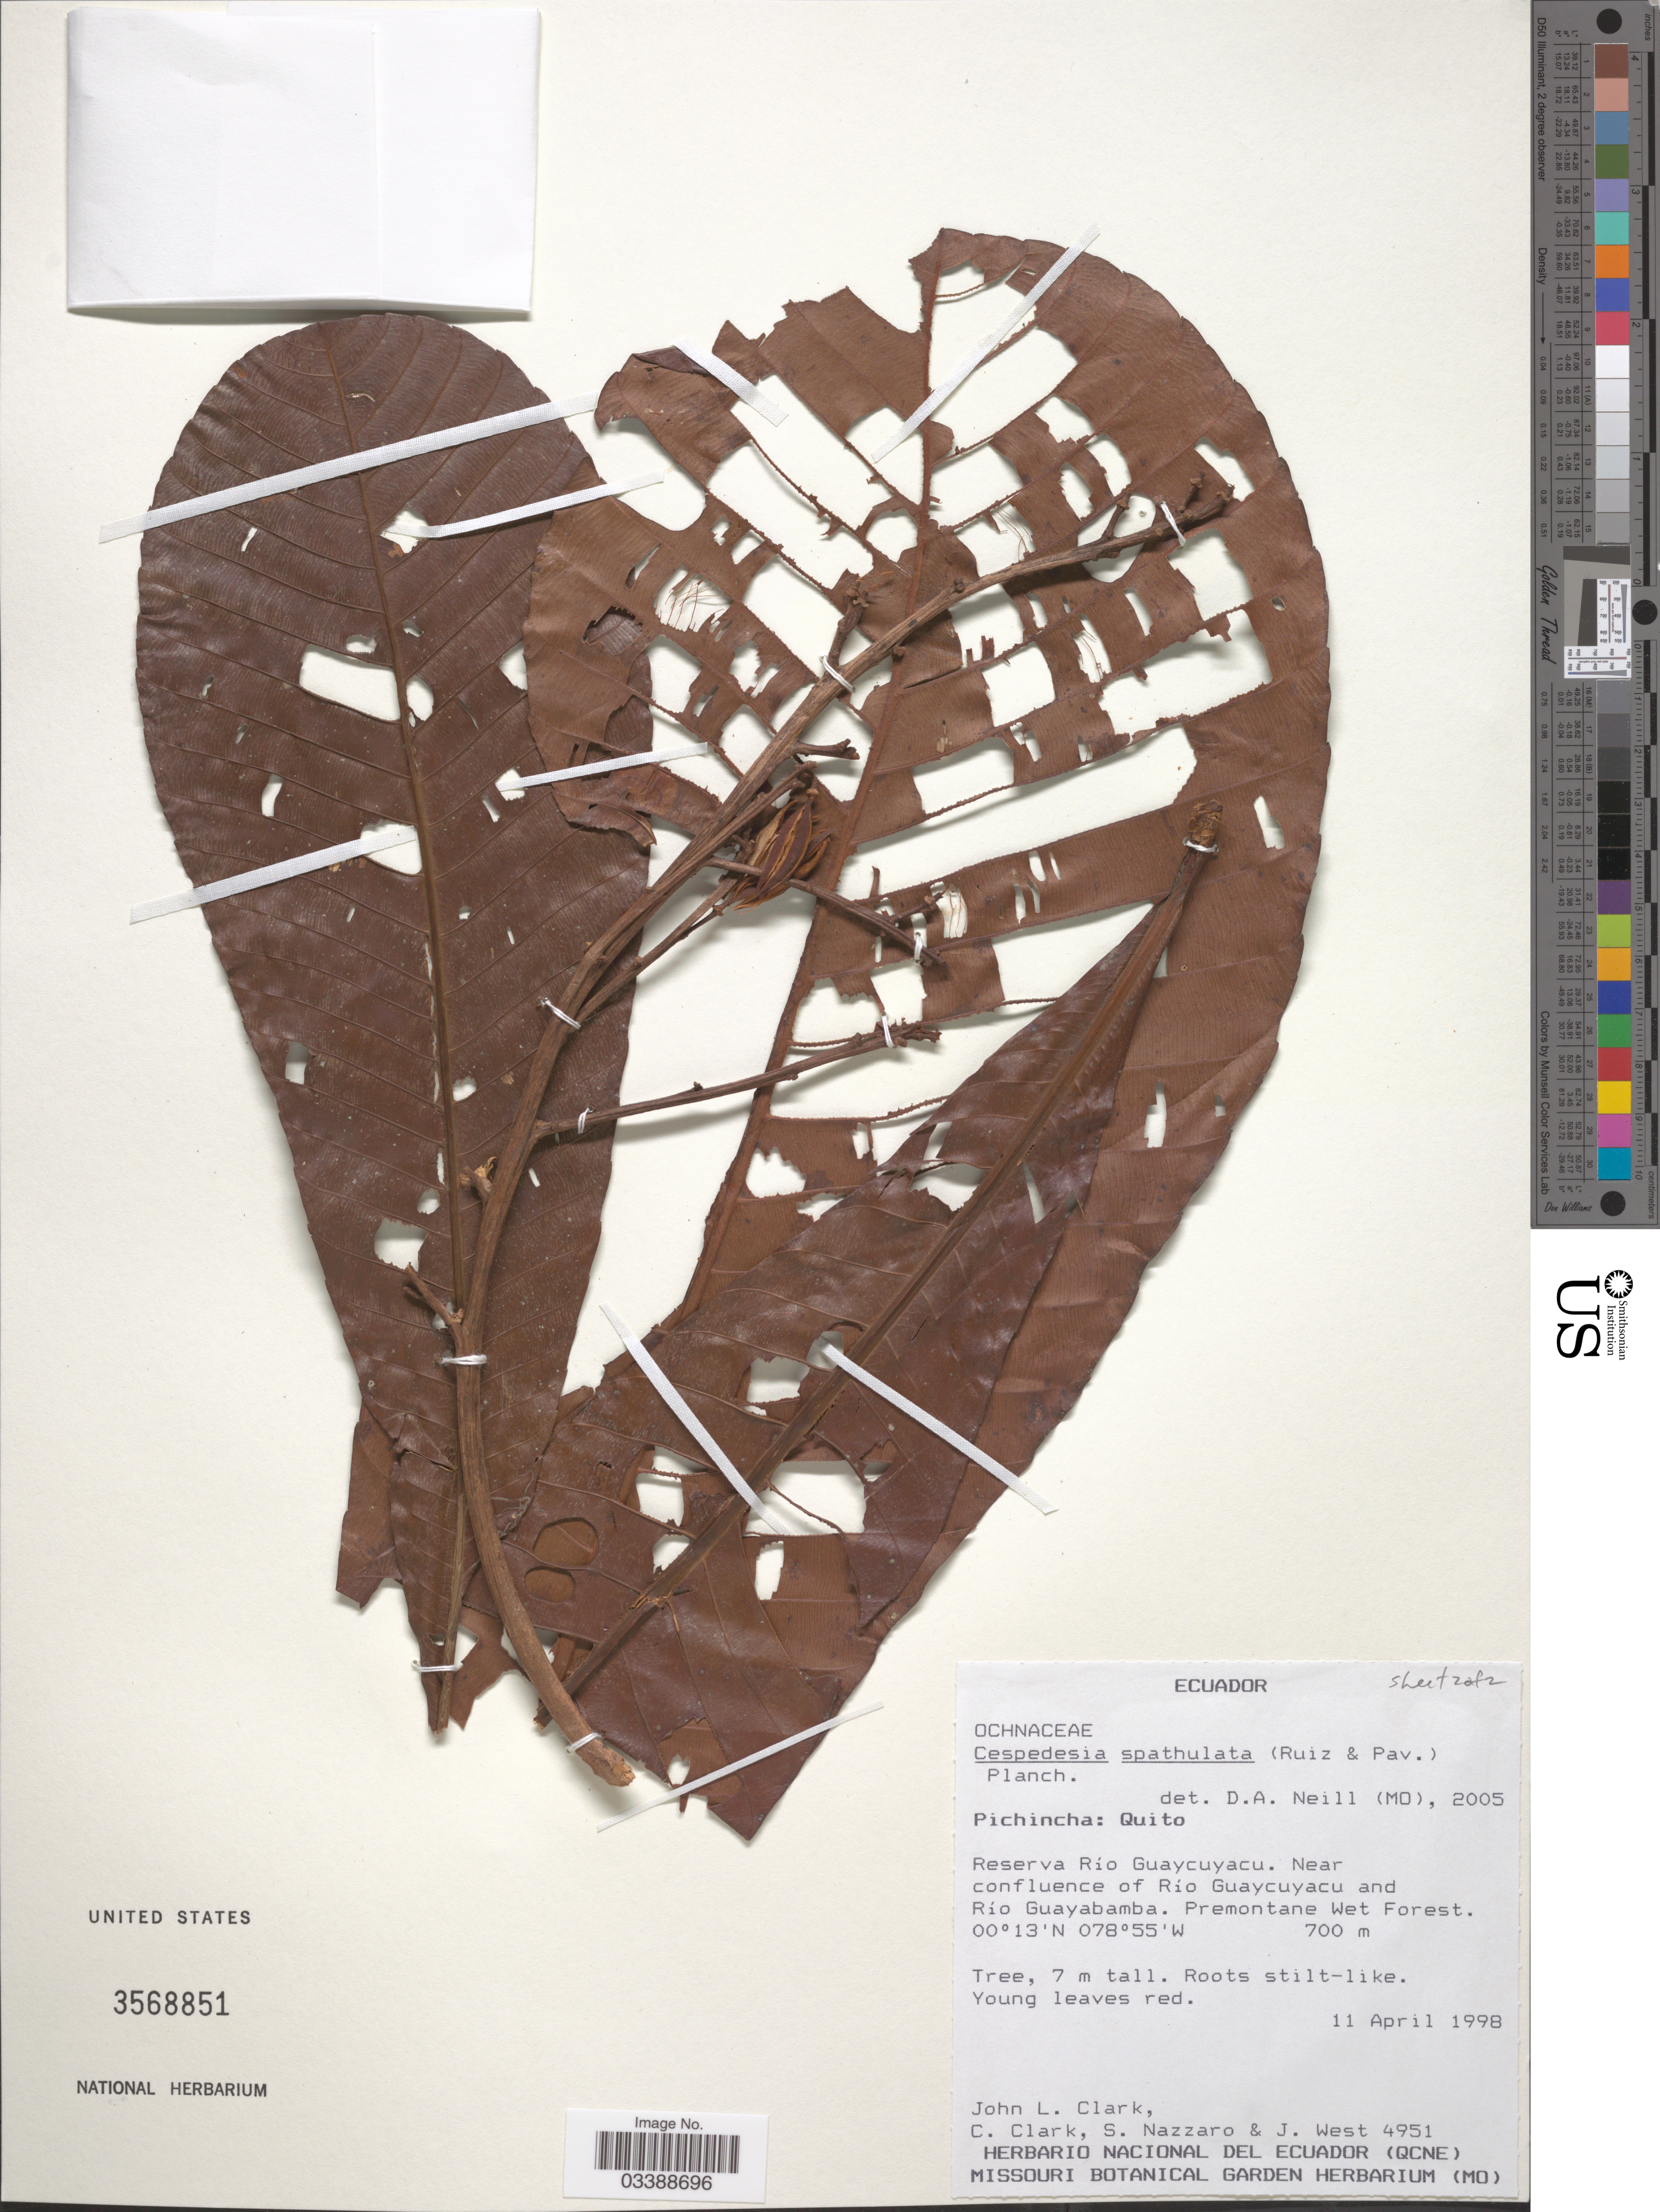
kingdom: Plantae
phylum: Tracheophyta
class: Magnoliopsida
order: Malpighiales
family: Ochnaceae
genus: Cespedesia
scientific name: Cespedesia spathulata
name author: (Ruiz & Pav.) Planch.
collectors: J. L. Clark, C. Clark, S. Nazzaro & J. West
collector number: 4951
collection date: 1998-04-11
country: Ecuador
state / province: Pichincha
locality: Quito. Reserva Río Guaycuyacu. Near confluence of Río Guaycuyacu and Río Guayabamba.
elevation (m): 700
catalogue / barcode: US 3568851